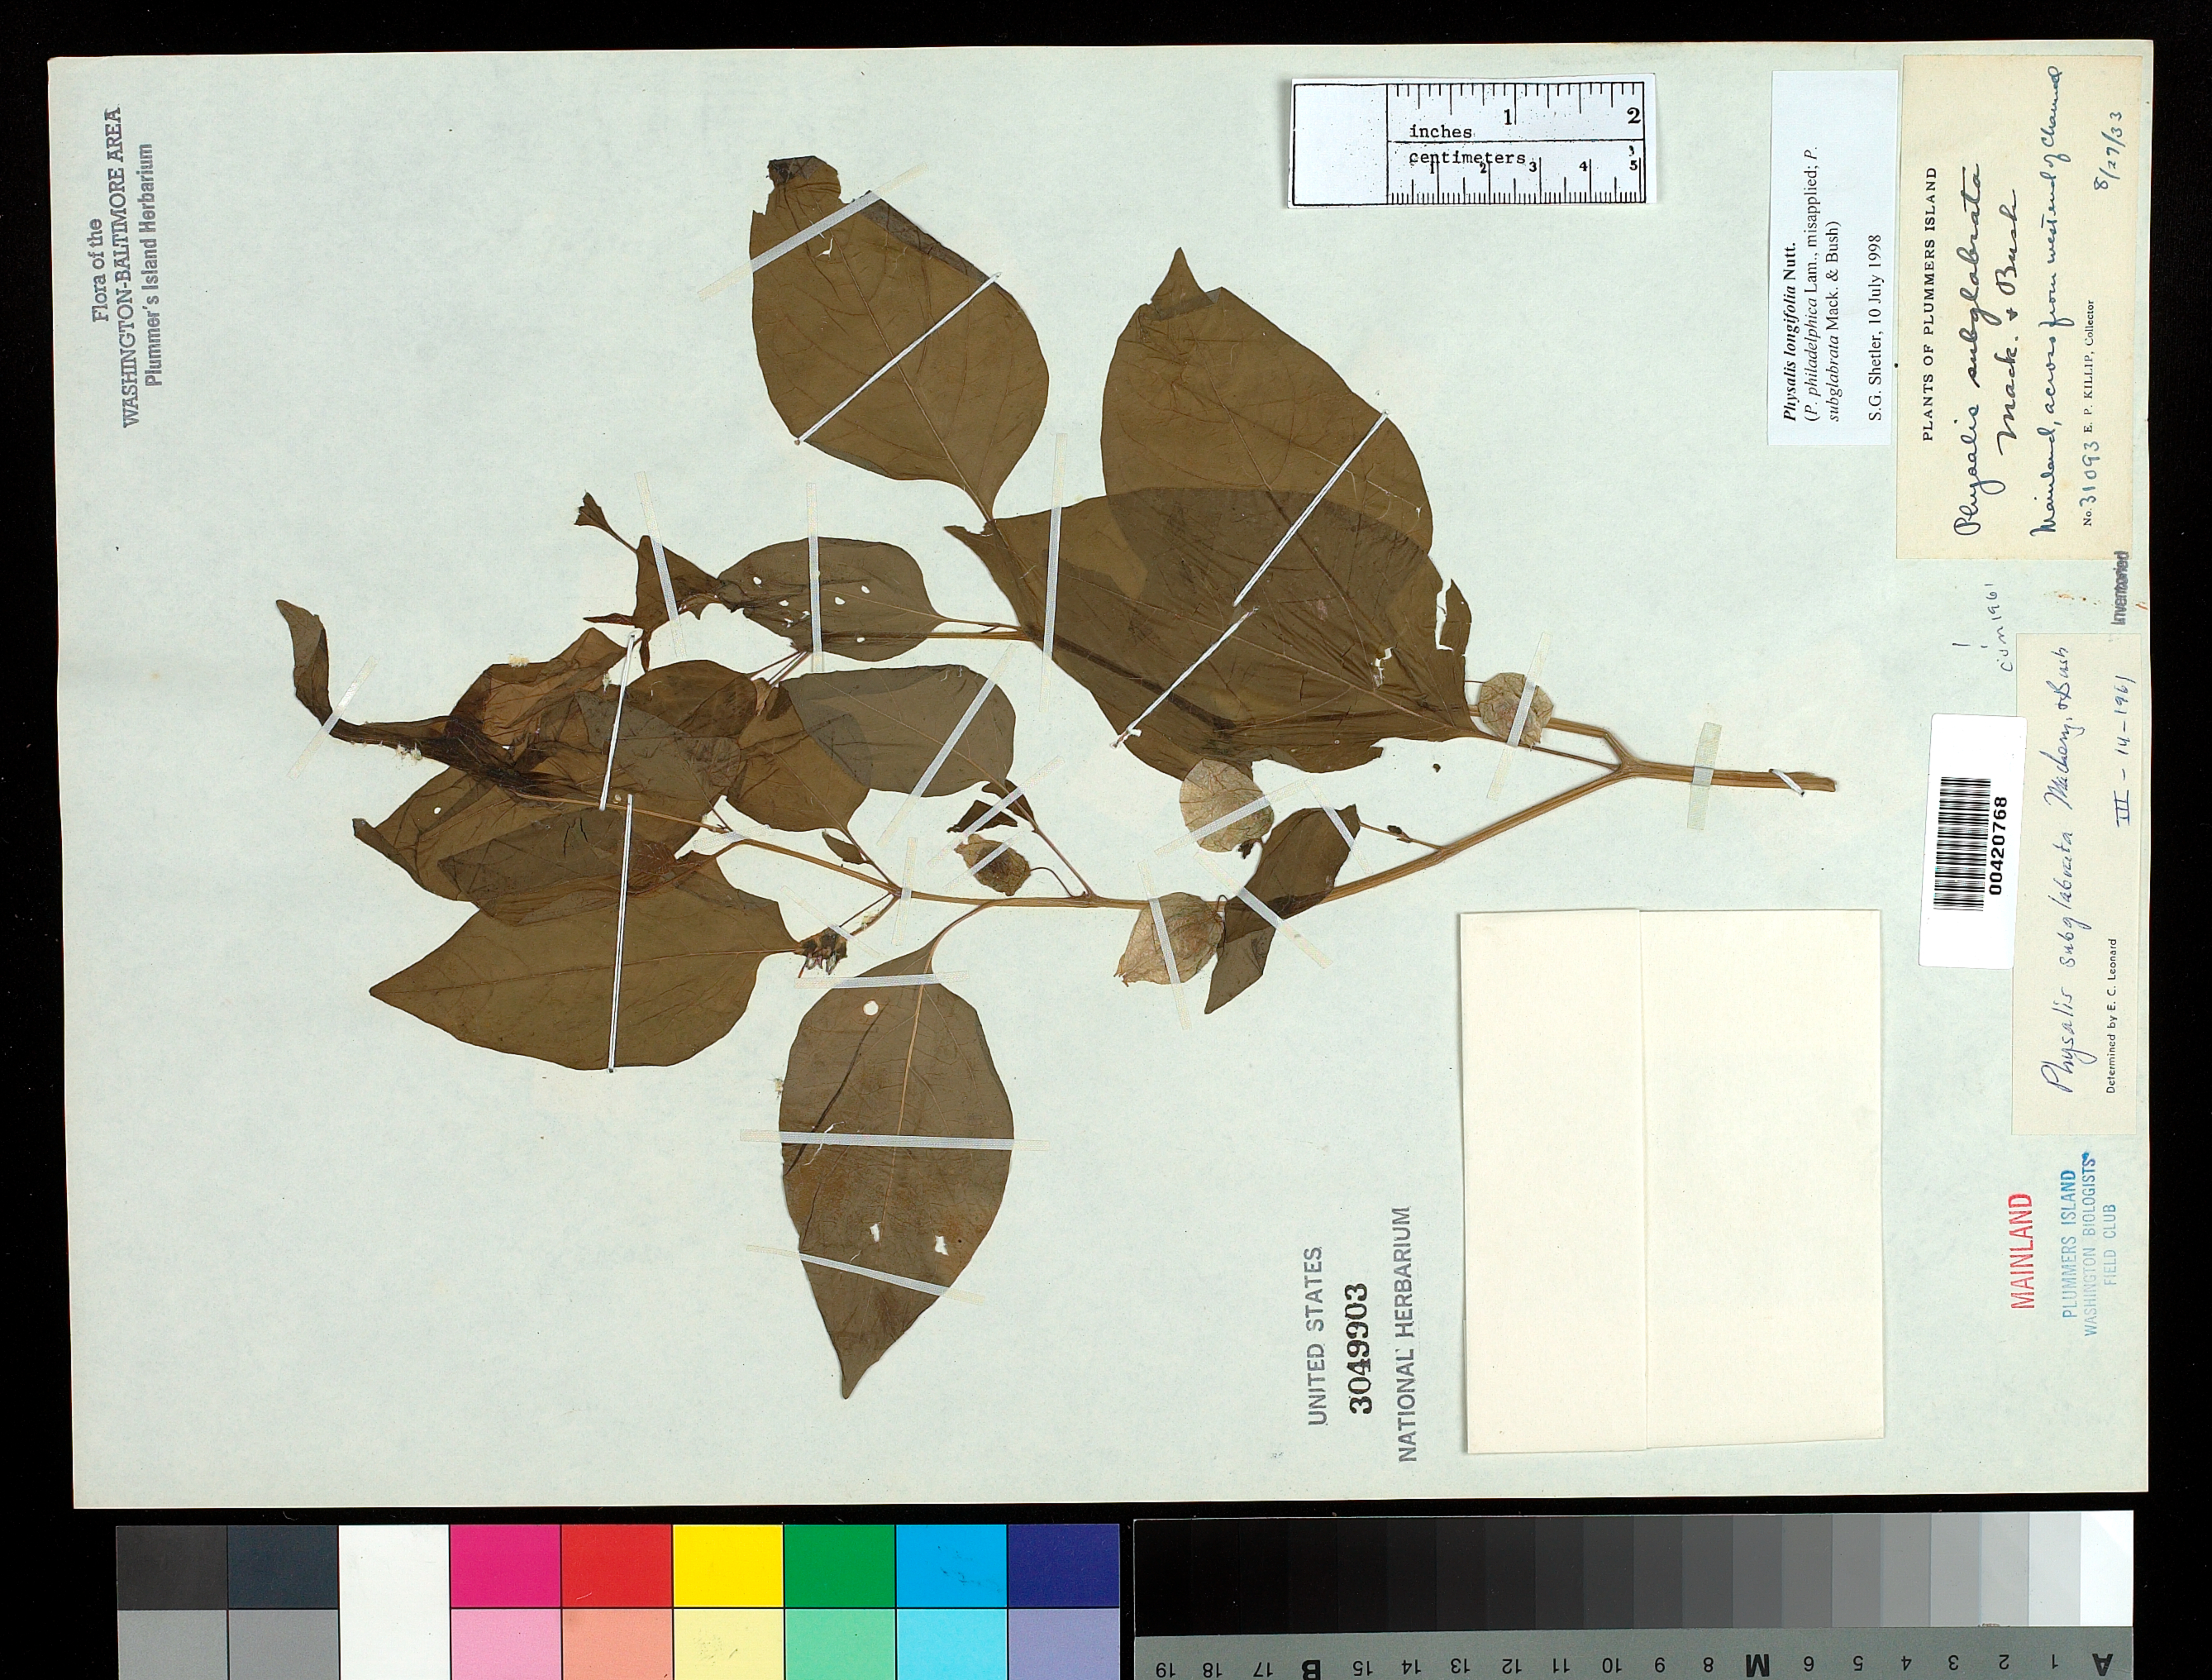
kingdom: Plantae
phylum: Tracheophyta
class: Magnoliopsida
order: Solanales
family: Solanaceae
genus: Physalis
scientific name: Physalis longifolia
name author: Nutt.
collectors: E. P. Killip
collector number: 31093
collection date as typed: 27 Aug 1933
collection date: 1933-08-27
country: United States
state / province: Maryland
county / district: Montgomery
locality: Plummer's Island; across from west end of Channel, Mainland Plummers Island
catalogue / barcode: US 3049903